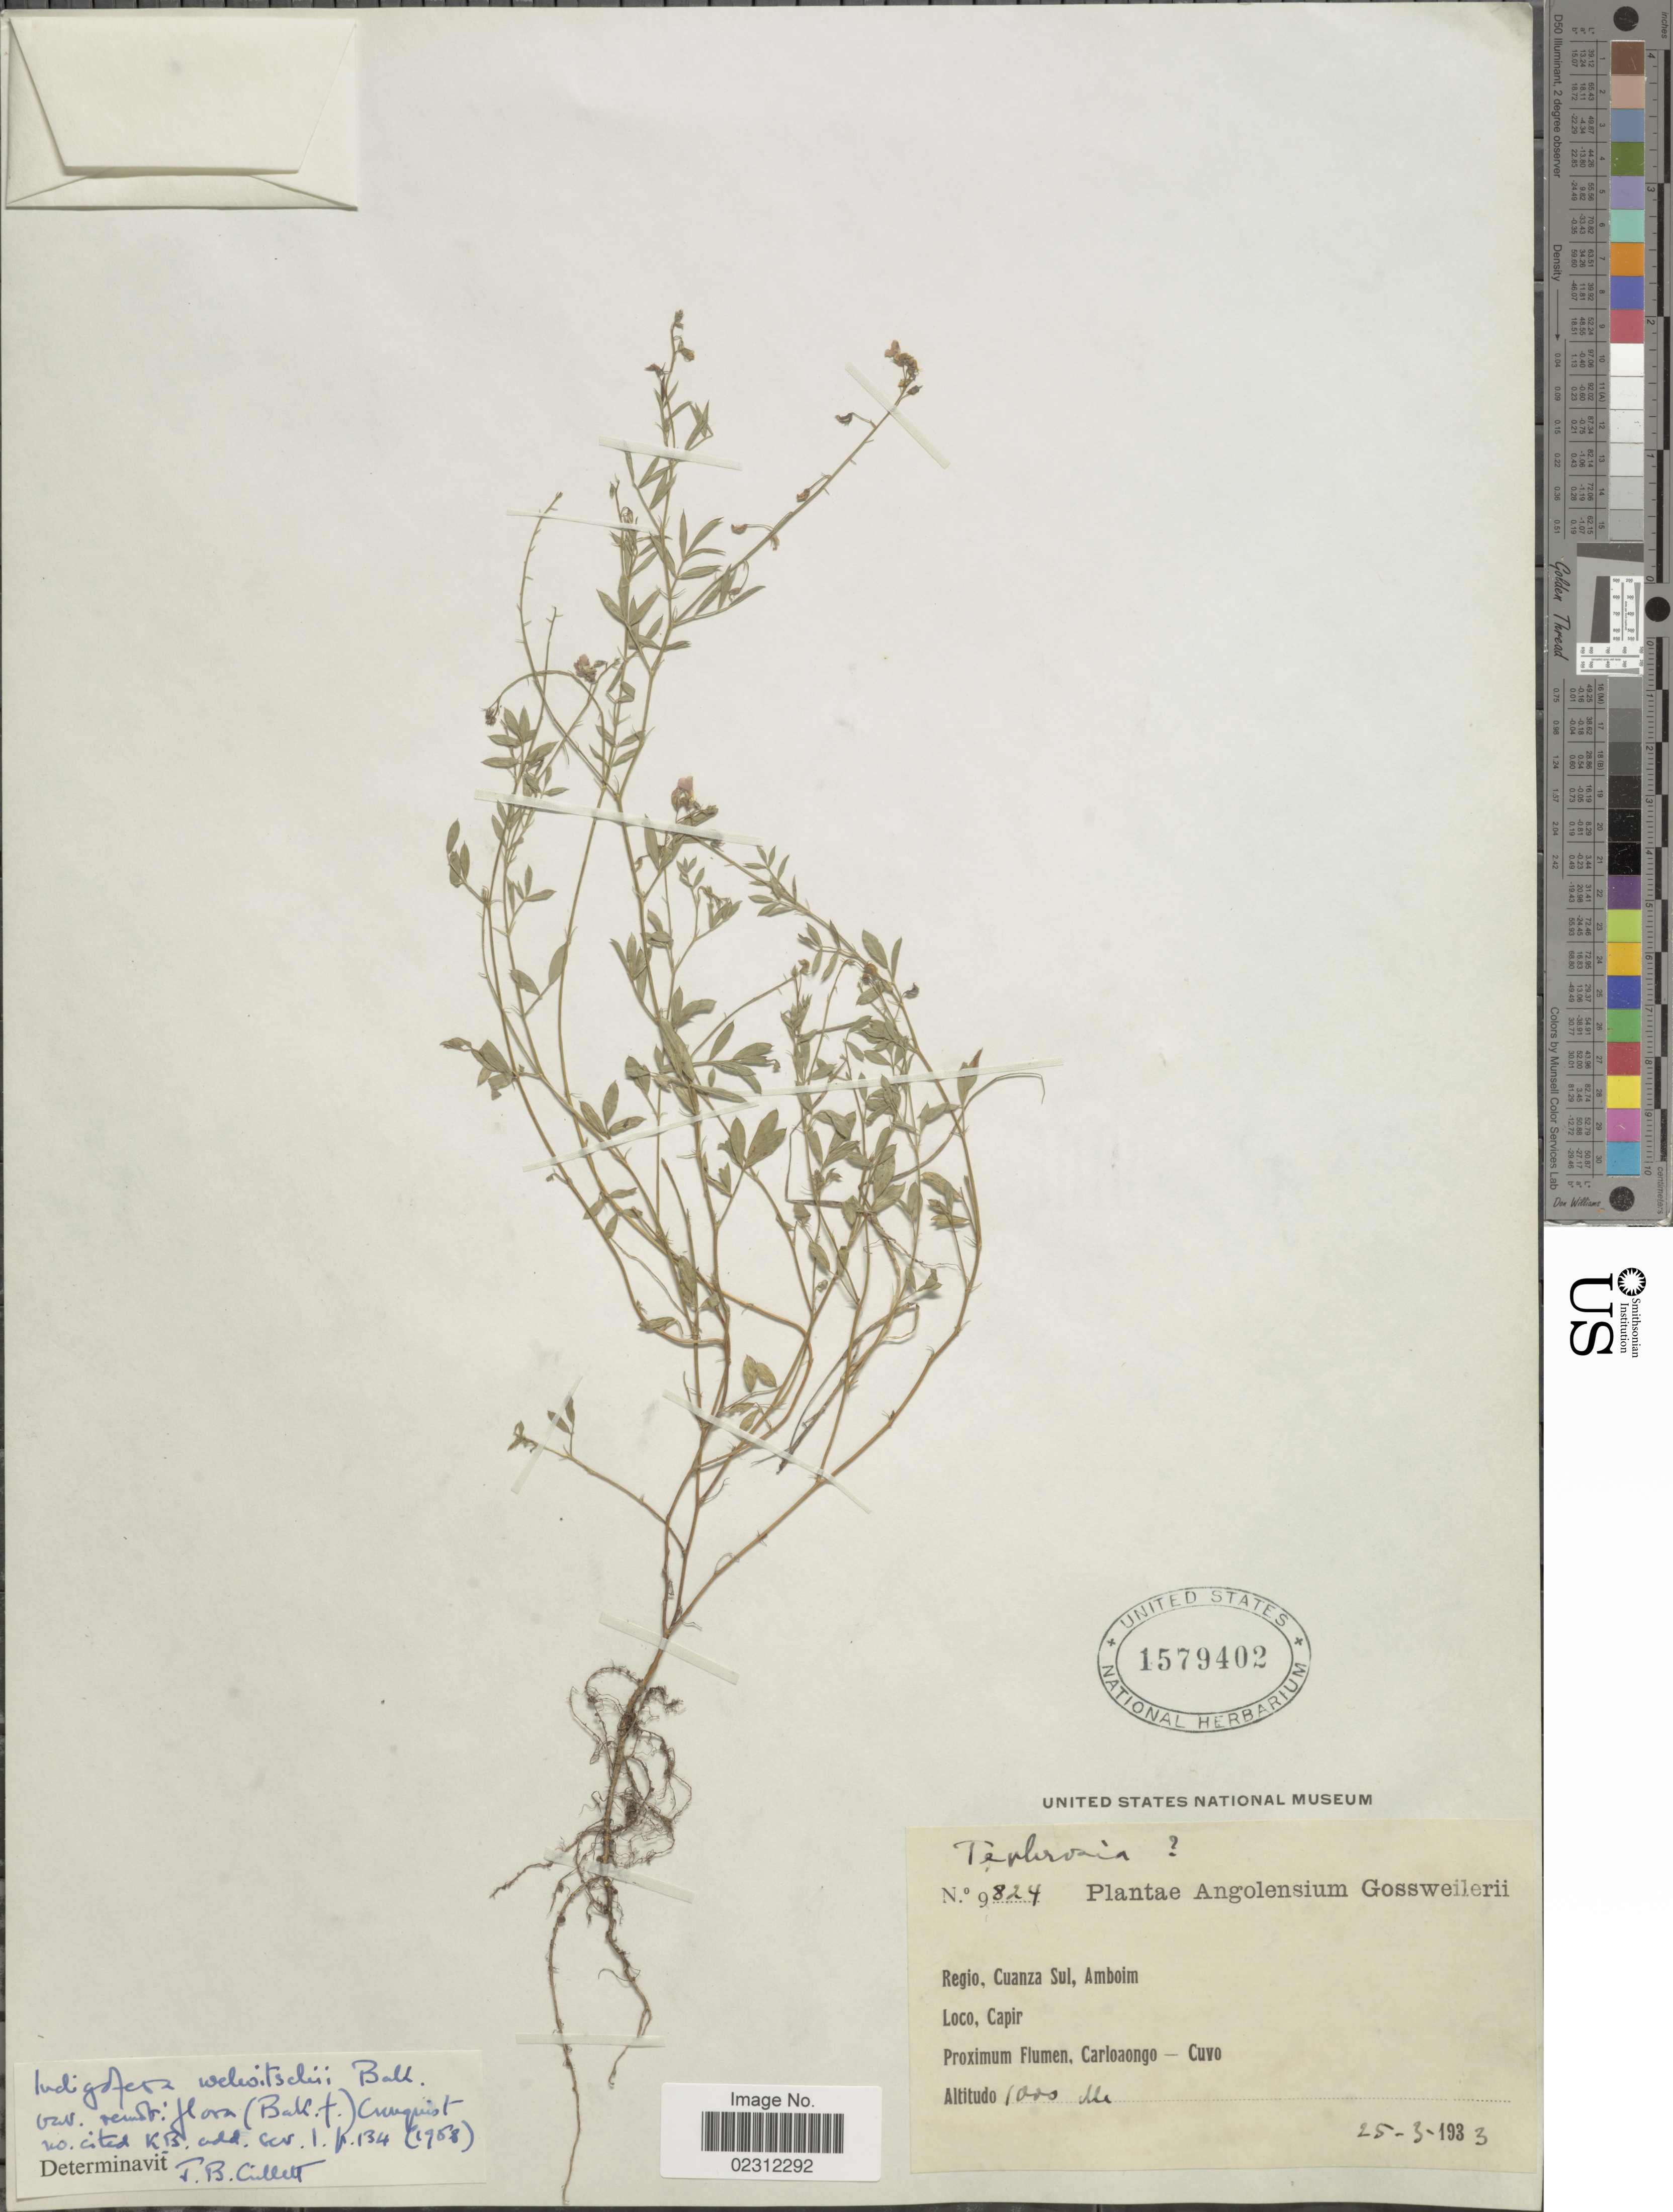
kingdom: Plantae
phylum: Tracheophyta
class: Magnoliopsida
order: Fabales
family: Fabaceae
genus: Indigofera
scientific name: Indigofera welwitschii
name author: Baker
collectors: -. Gossweiler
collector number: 9824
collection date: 1933-03-25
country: Angola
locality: Regio Cuanza Sul, Amboim, Loco Capir, Proximum Flumen, Carloaongo - Cuvo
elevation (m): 1000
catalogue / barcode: US 1579402